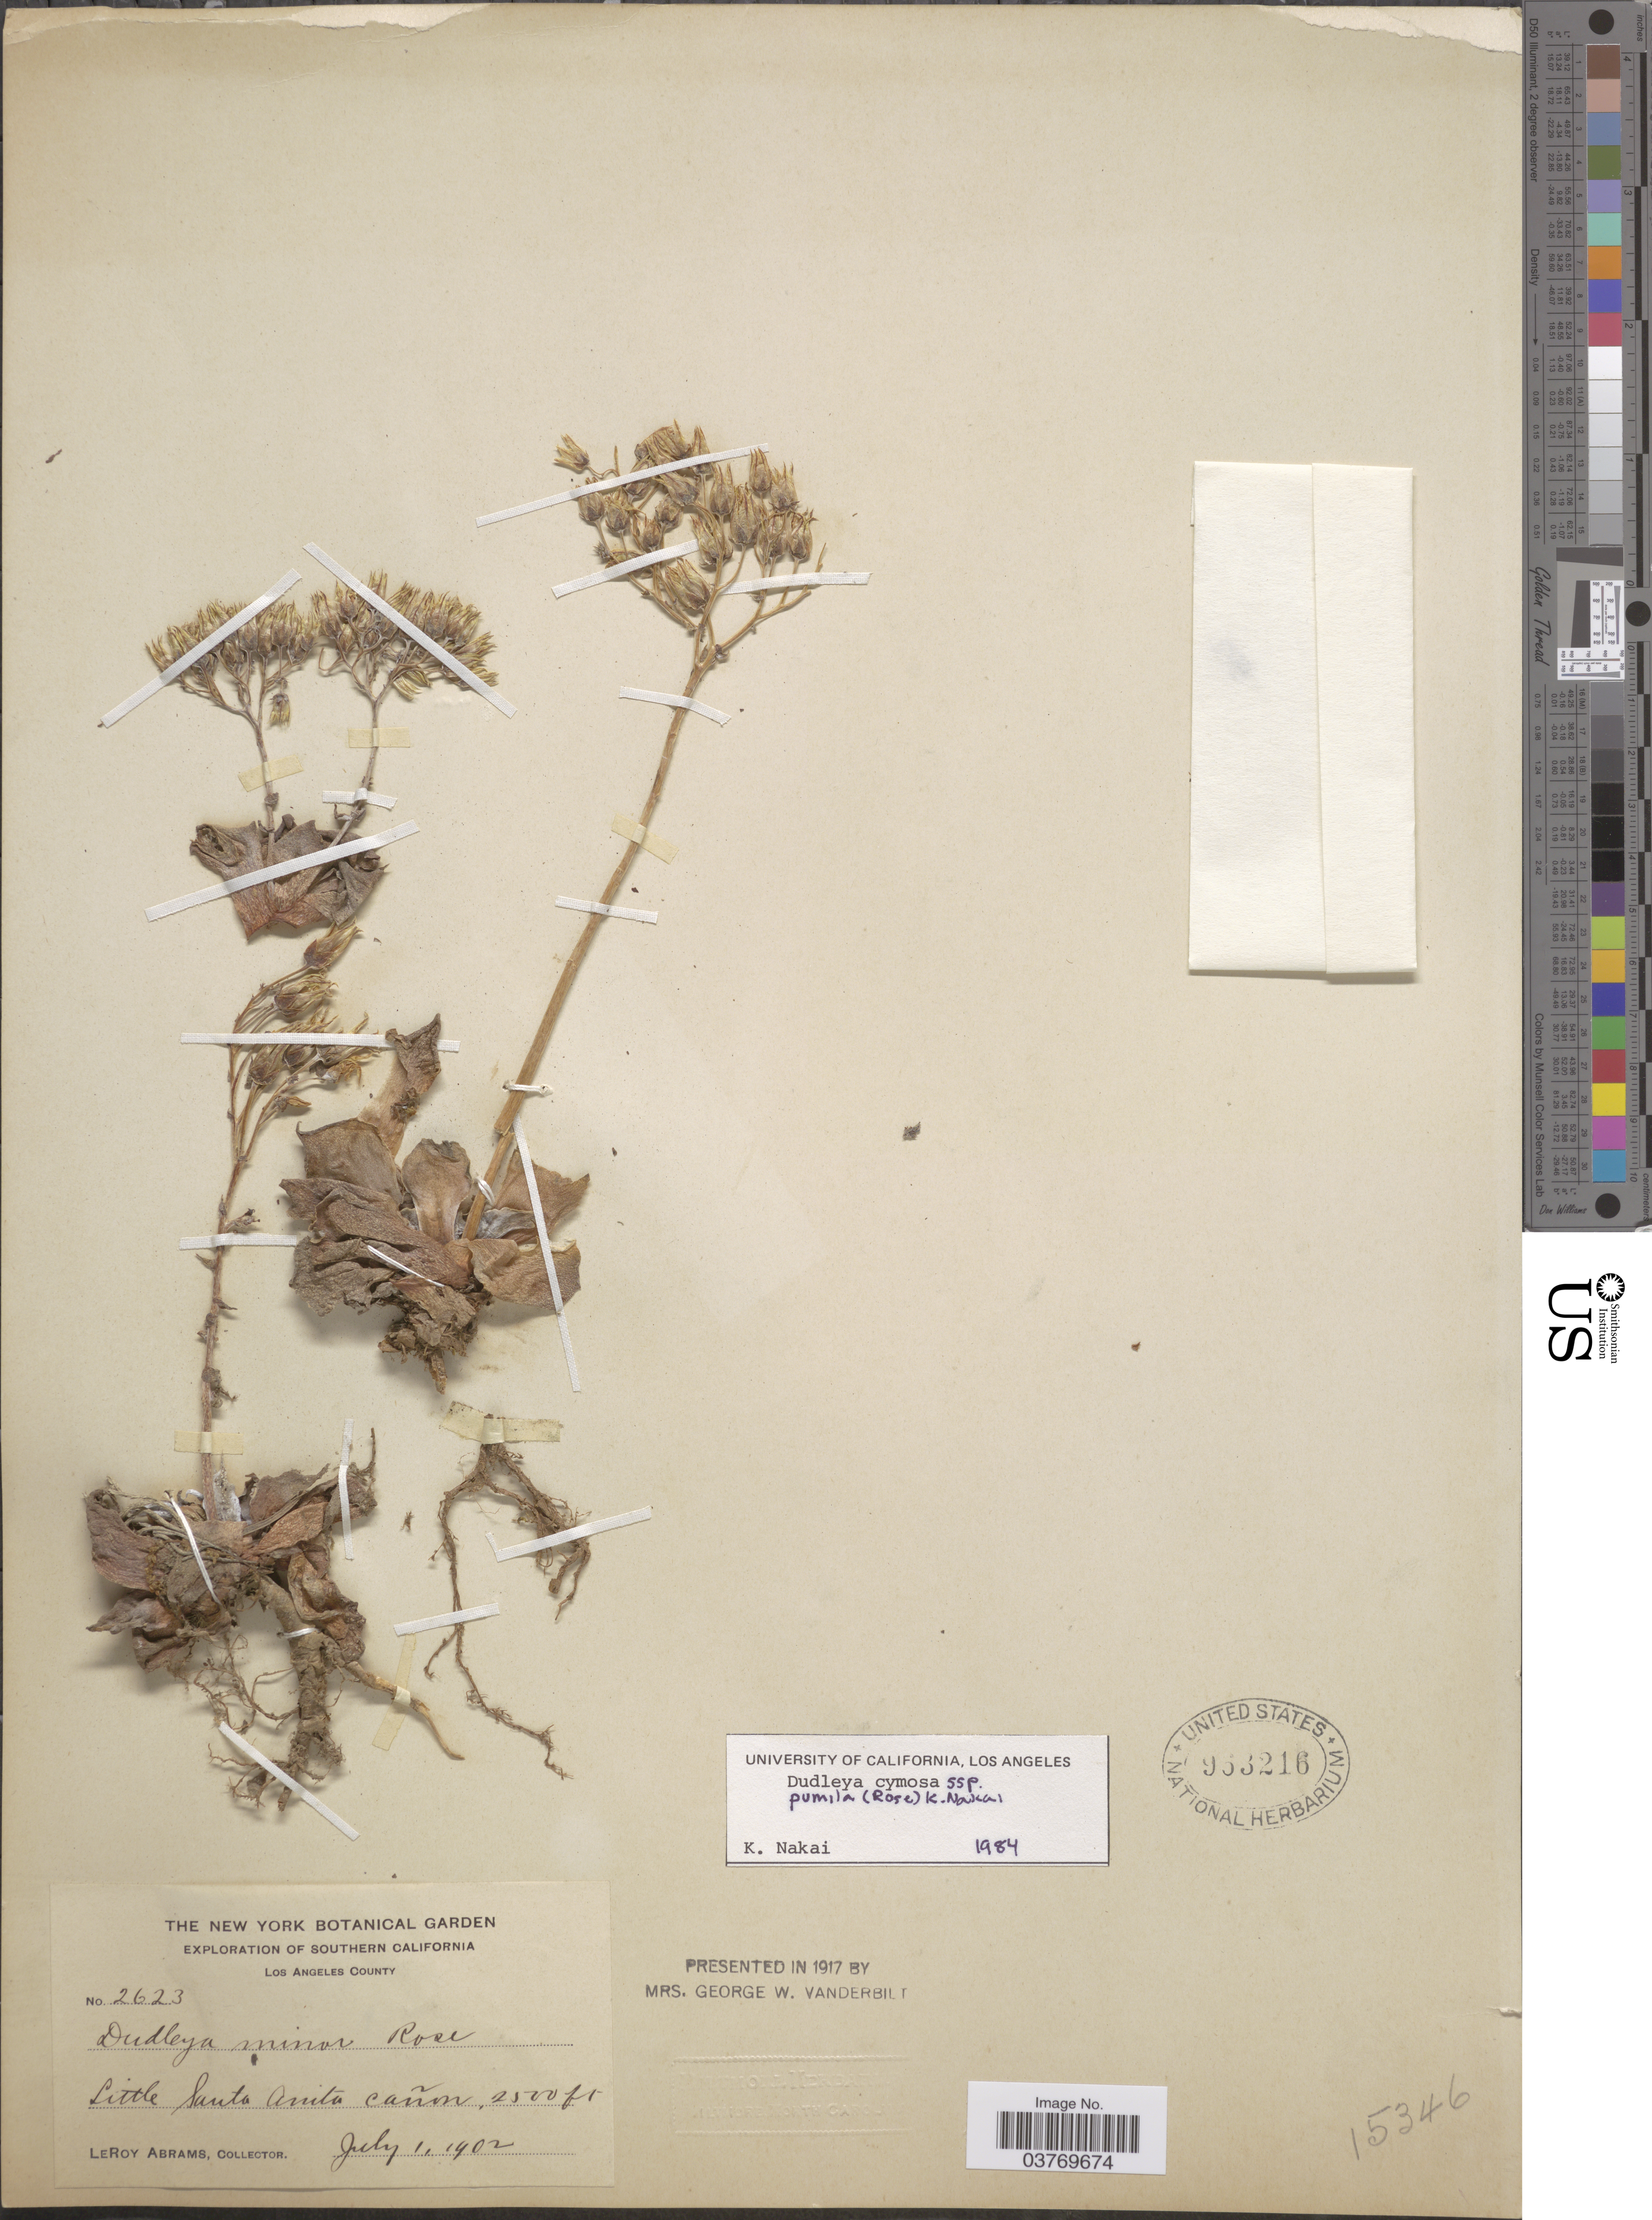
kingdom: Plantae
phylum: Tracheophyta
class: Magnoliopsida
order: Saxifragales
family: Crassulaceae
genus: Dudleya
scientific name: Dudleya cymosa subsp. pumila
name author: (Rose) K.M. Nakai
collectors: L. Abrams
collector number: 2623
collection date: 1902-07-01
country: United States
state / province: California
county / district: Los Angeles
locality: Southern California. Los Angeles County. Little Santa Anita Cañon.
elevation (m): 762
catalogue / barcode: US 953216